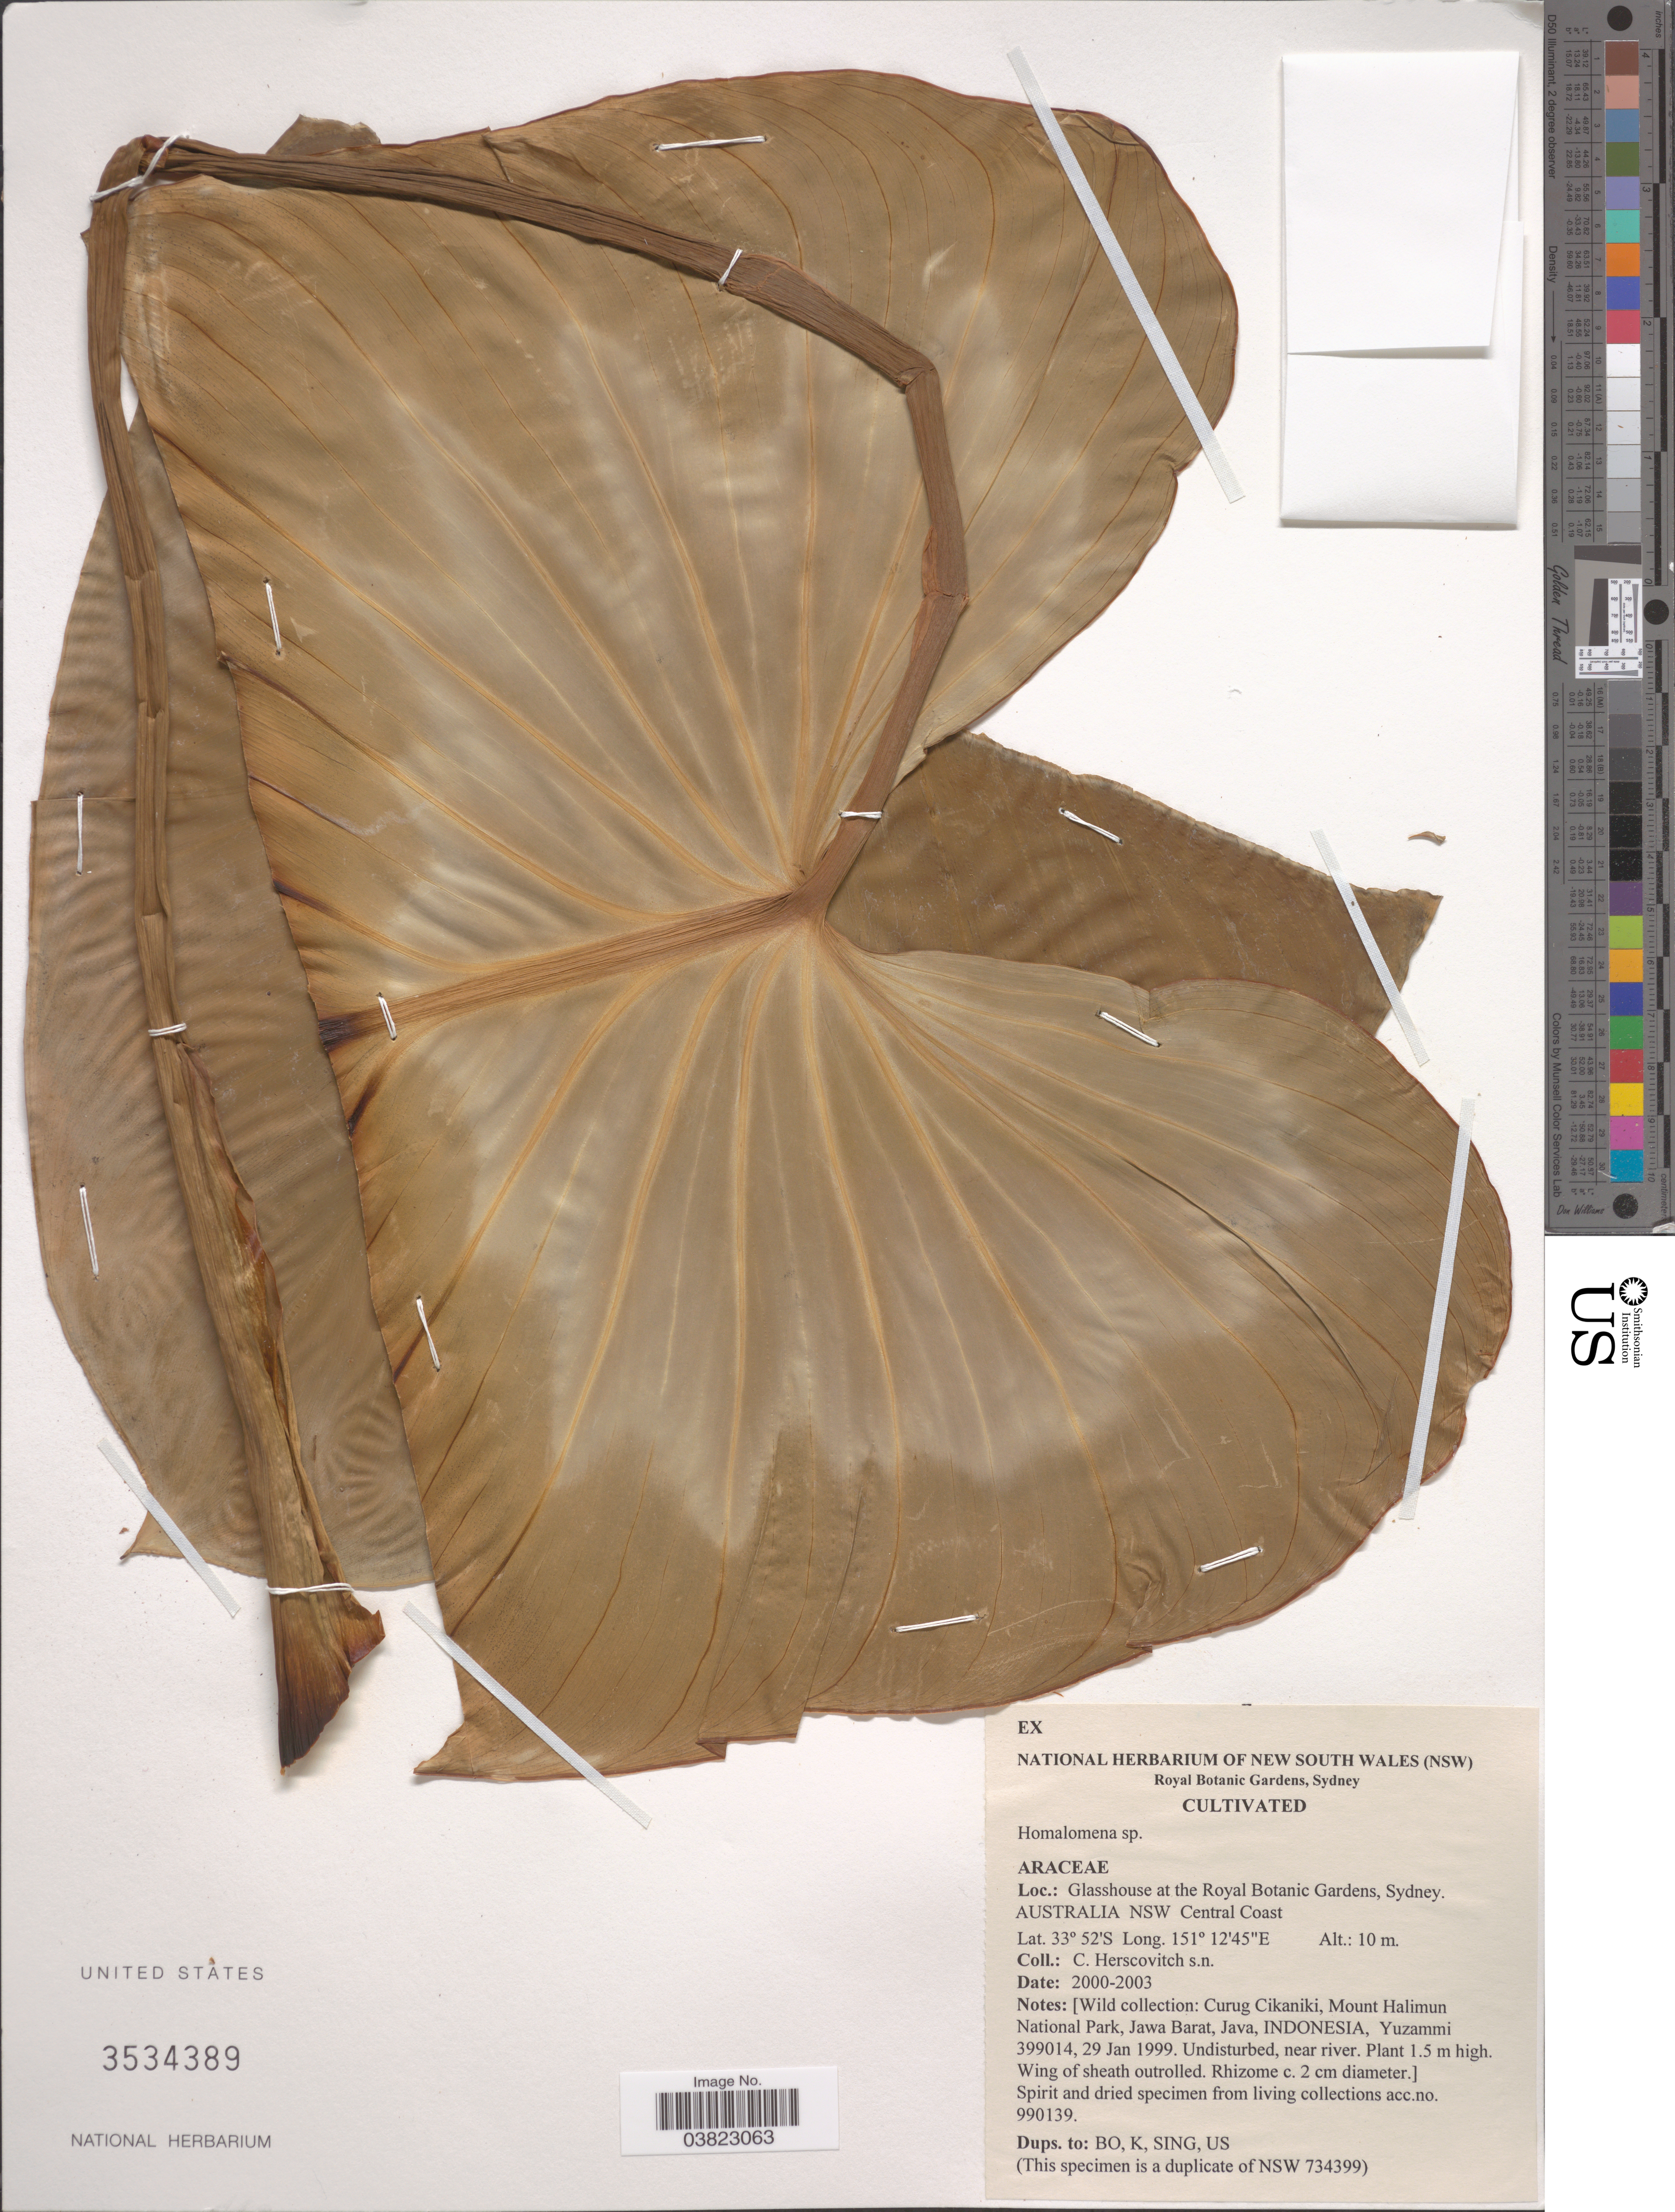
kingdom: Plantae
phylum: Tracheophyta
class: Liliopsida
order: Alismatales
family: Araceae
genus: Homalomena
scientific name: Homalomena sp.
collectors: C. Herscovitch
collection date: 2000/2003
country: Australia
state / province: New South Wales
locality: Glasshouse at the Royal Botanic Gardens, Sydney. Central Coast.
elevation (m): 10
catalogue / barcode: US 3534389